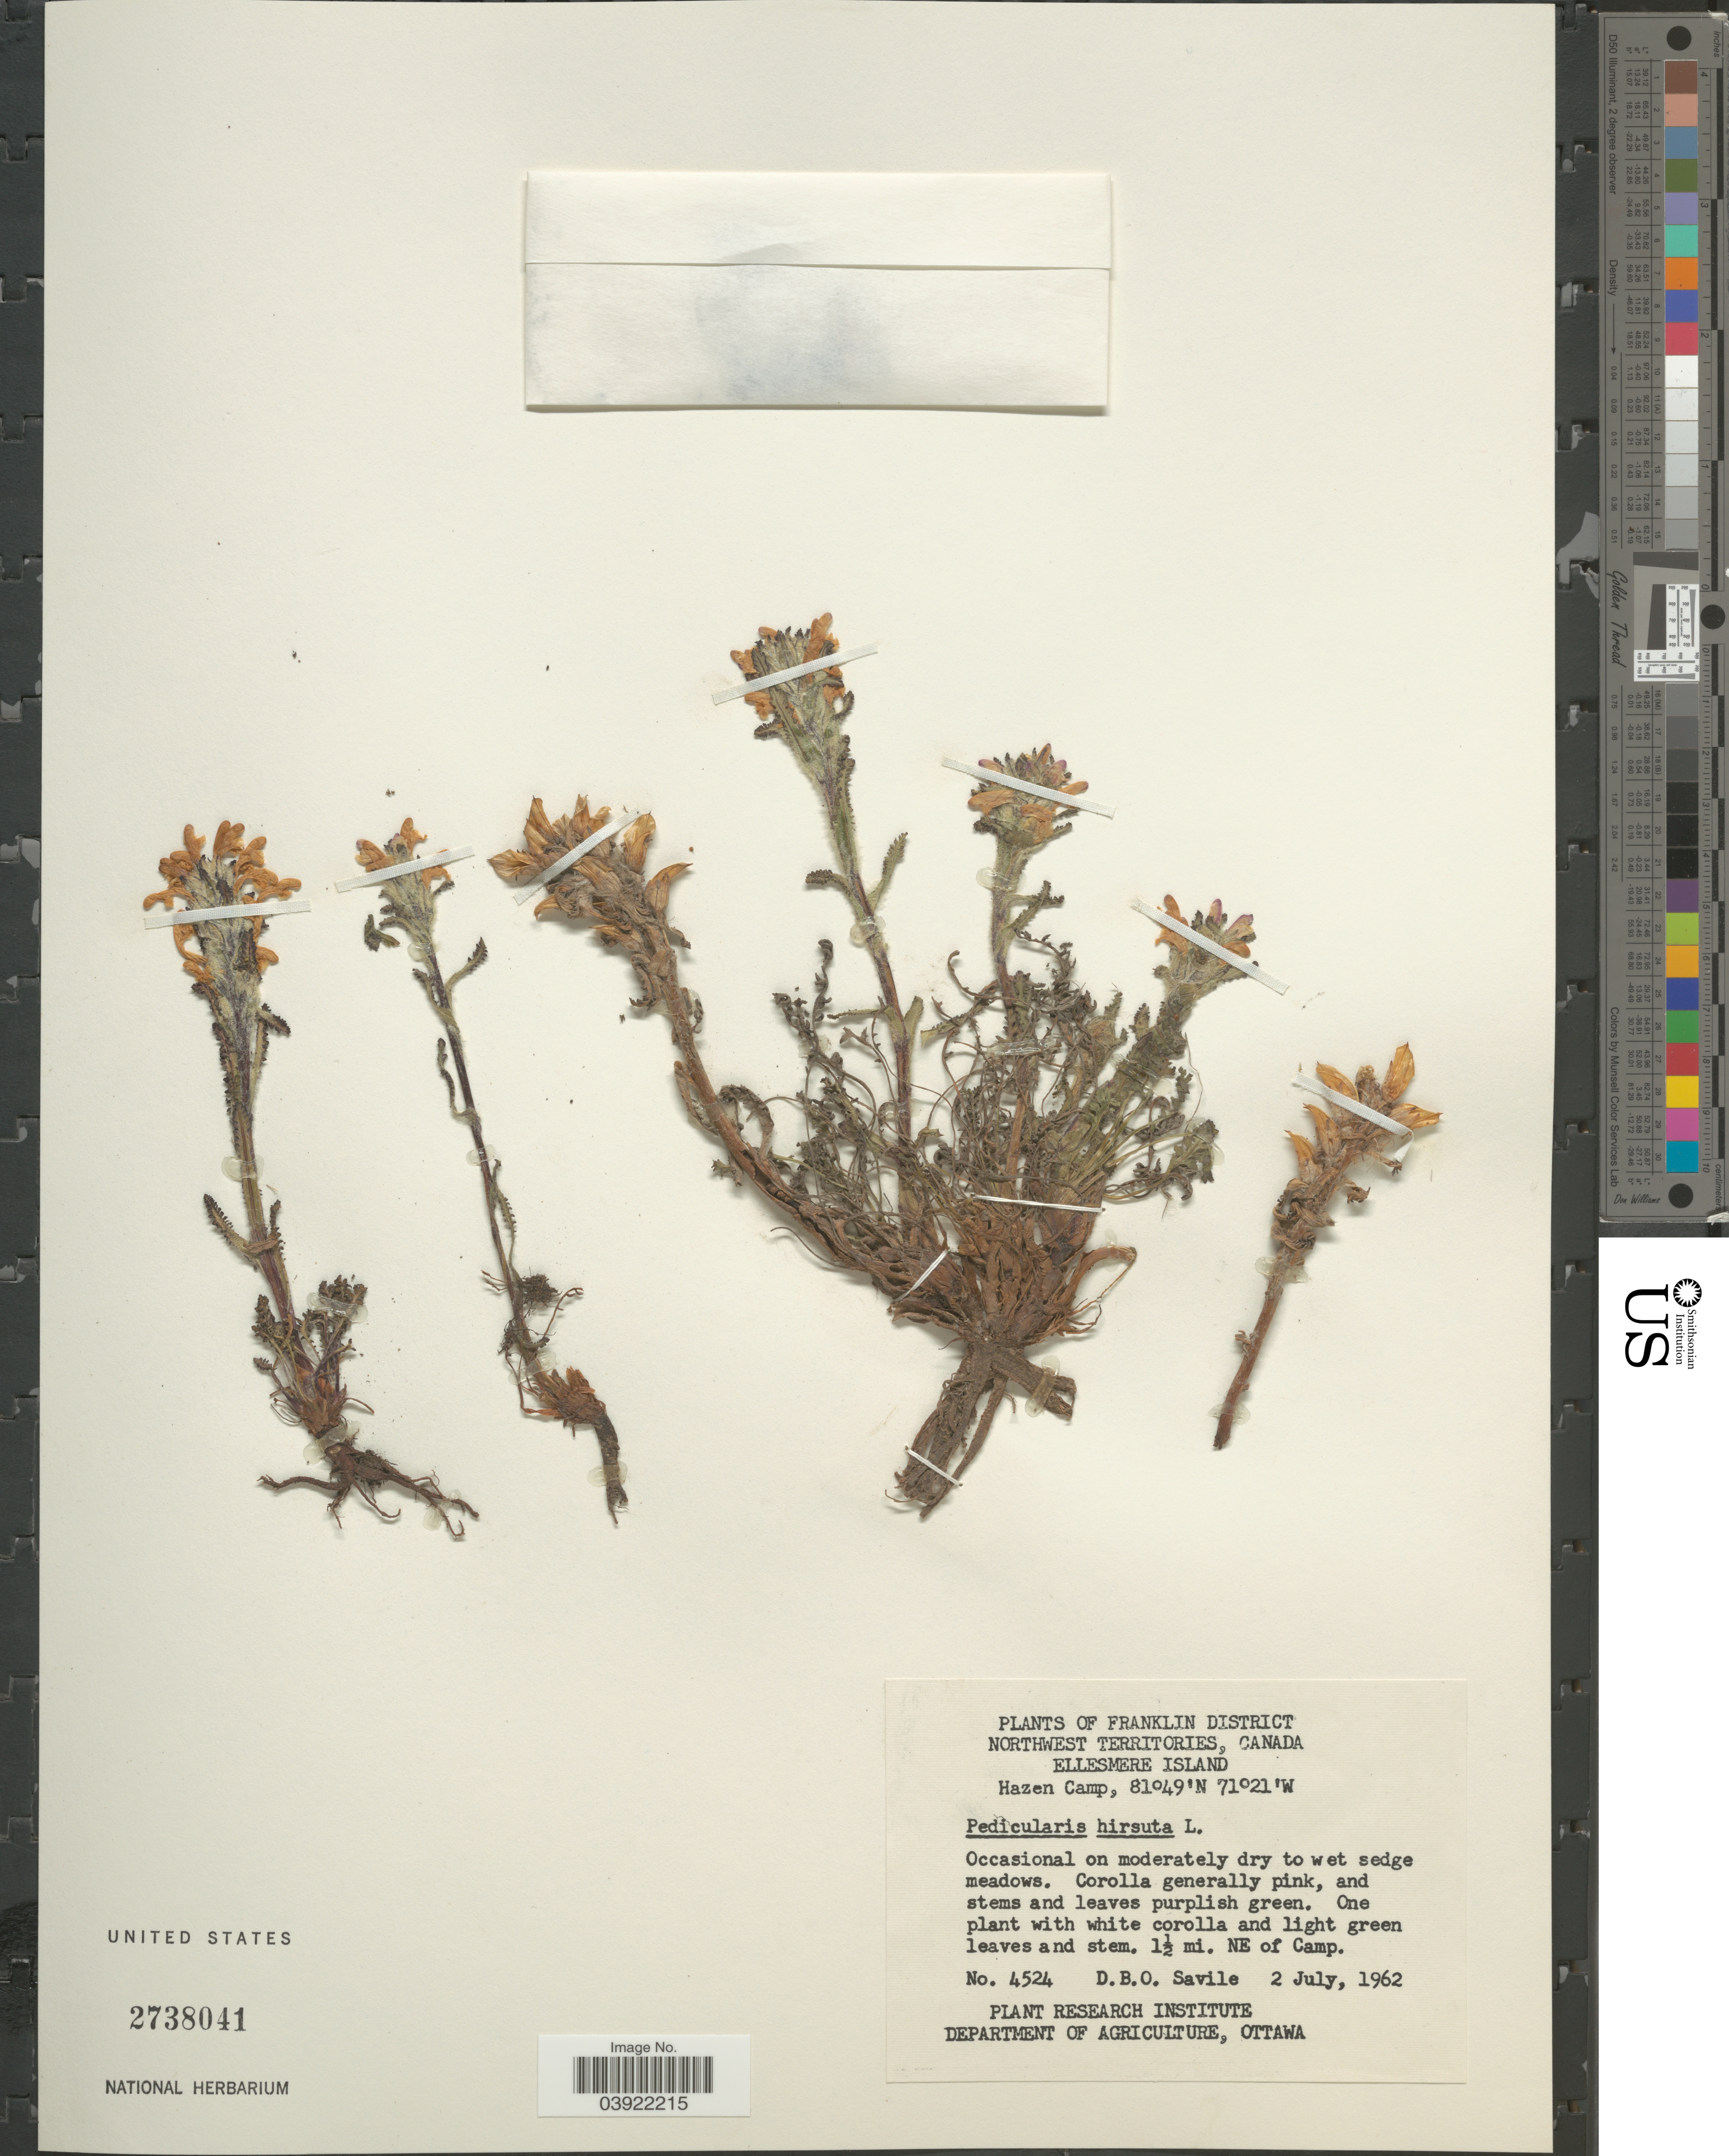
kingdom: Plantae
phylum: Tracheophyta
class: Magnoliopsida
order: Lamiales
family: Orobanchaceae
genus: Pedicularis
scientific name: Pedicularis hirsuta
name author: L.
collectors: D. Savile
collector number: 4524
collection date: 1962-07-02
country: Canada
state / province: Northwest Territories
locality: Franklin District. Ellesmere Island. Hazen Camp. 1½ mi. NE of Camp.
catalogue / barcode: US 2738041